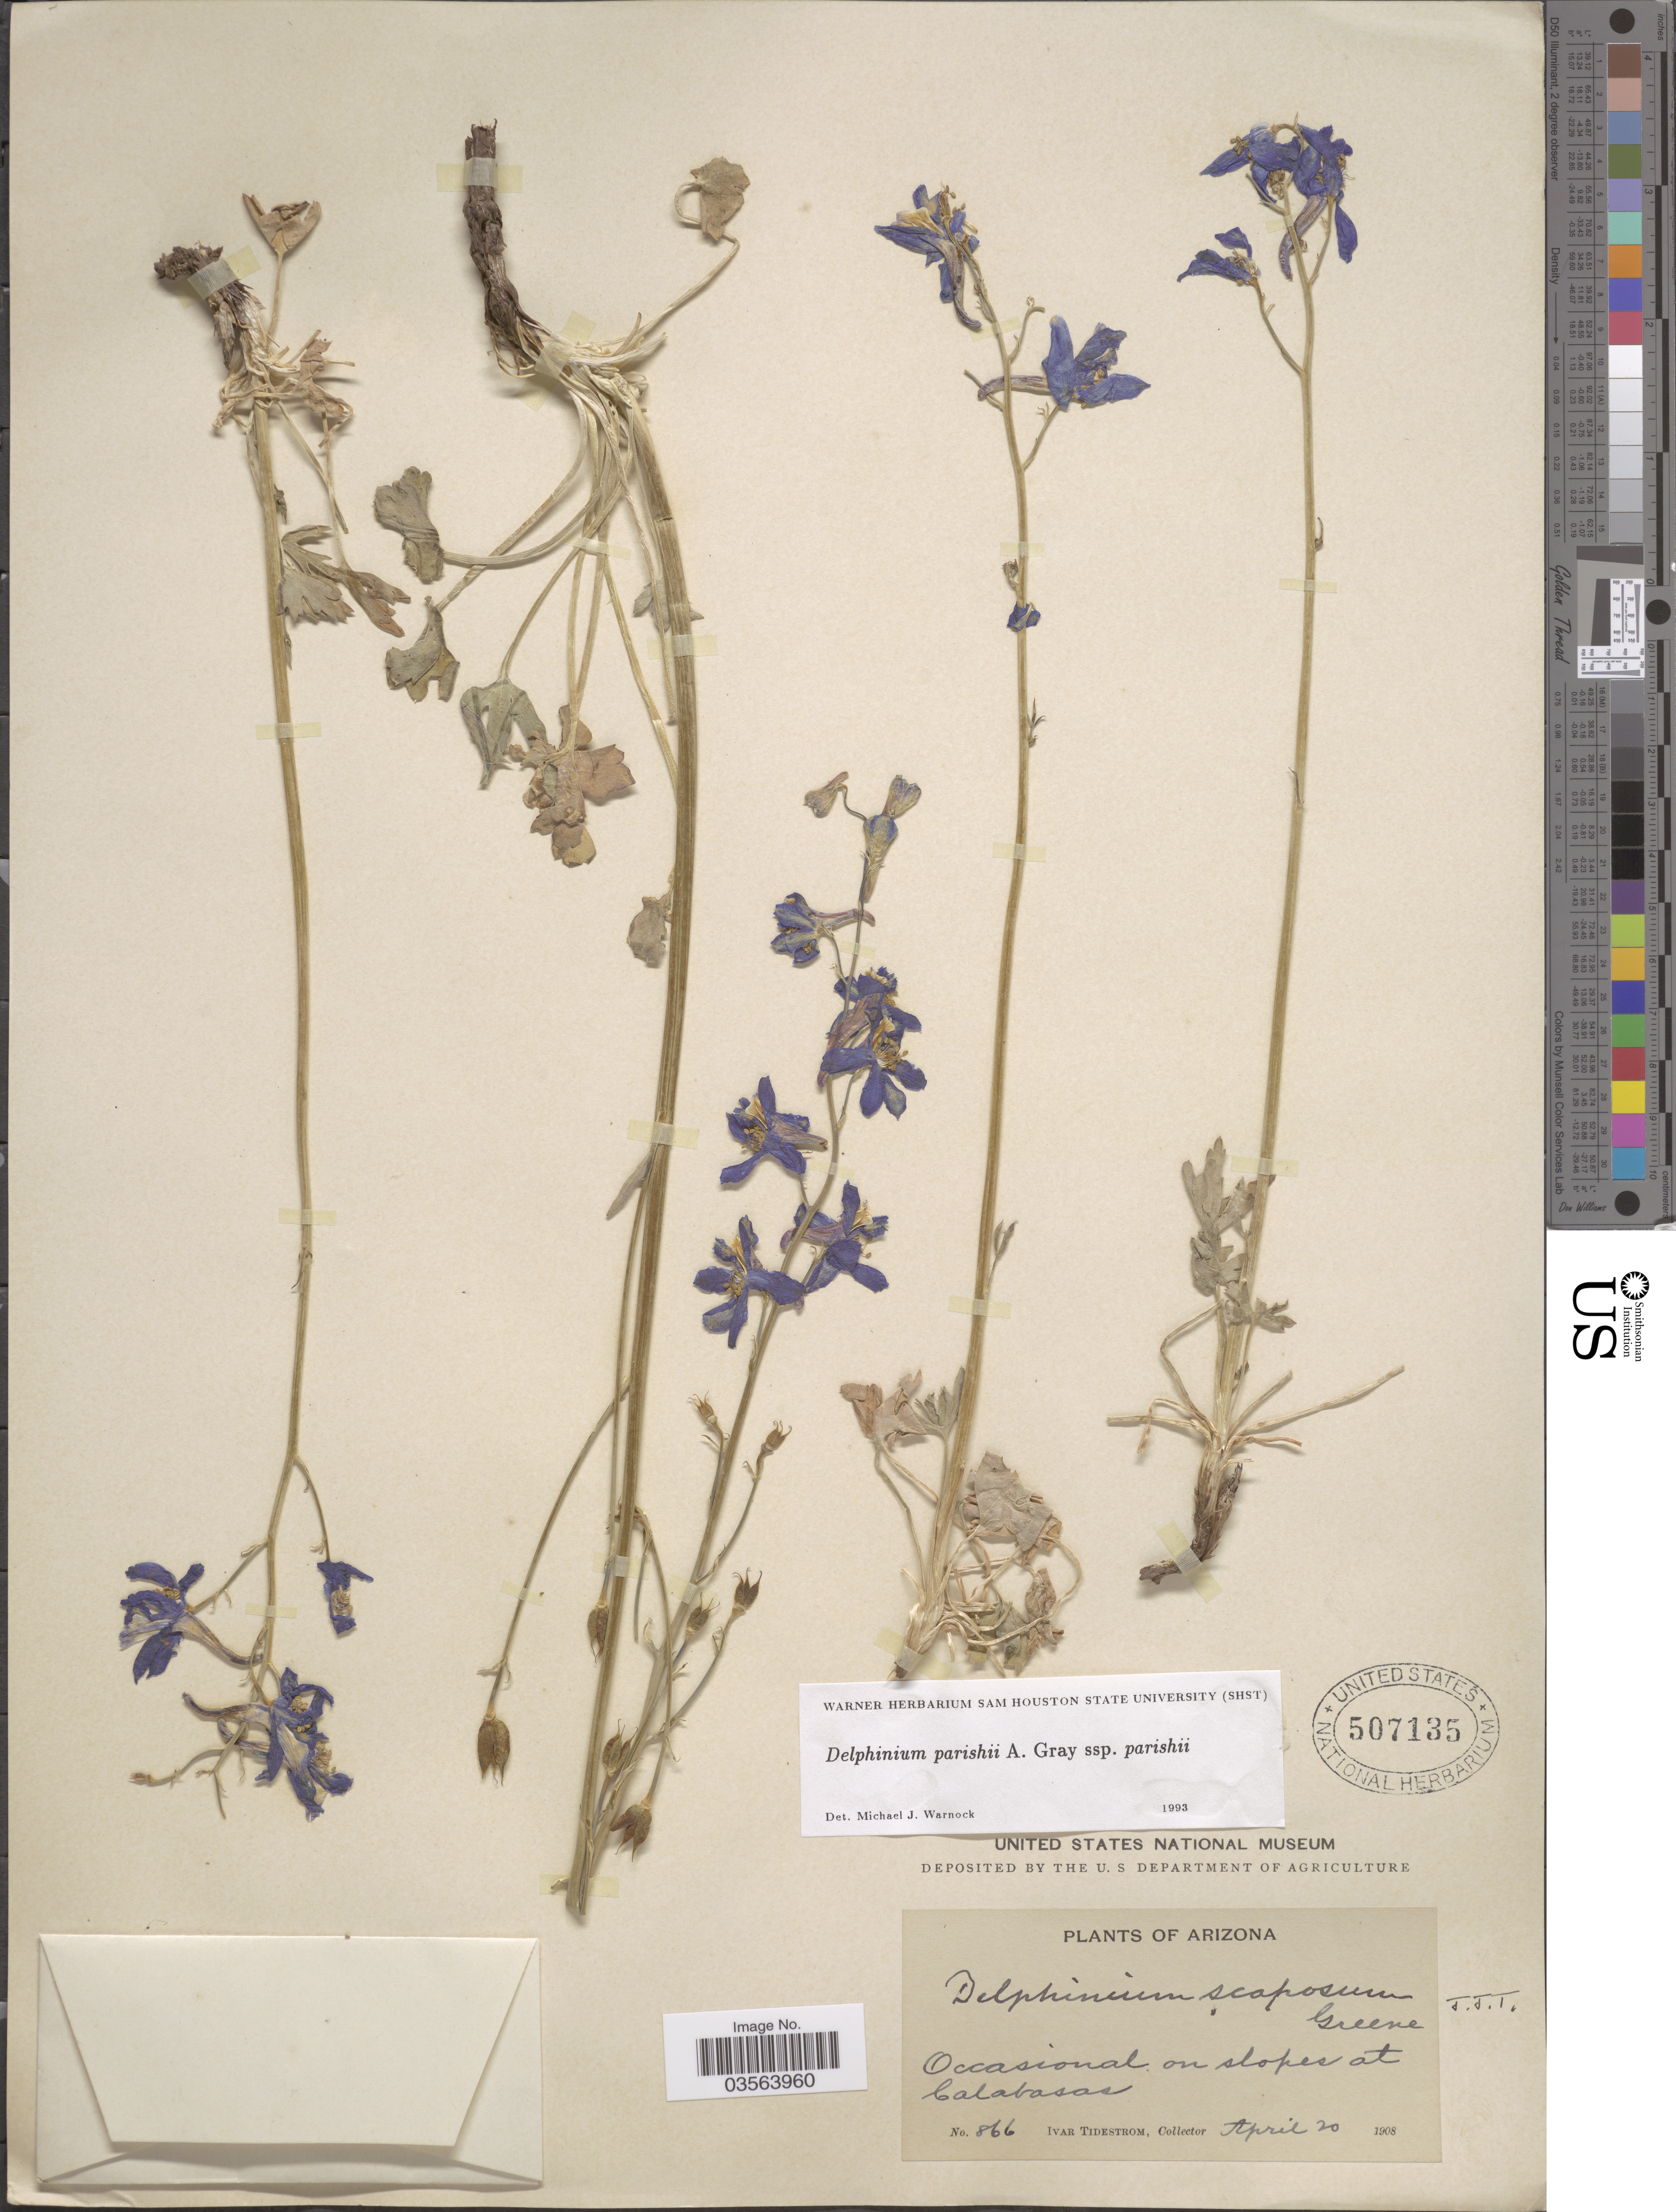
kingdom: Plantae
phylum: Tracheophyta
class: Magnoliopsida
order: Ranunculales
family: Ranunculaceae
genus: Delphinium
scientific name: Delphinium parishii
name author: A. Gray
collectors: I. F. Tidestrom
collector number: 866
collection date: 1908-04-20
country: United States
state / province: Arizona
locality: Occasional on slopes at Calabasas.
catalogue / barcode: US 507135